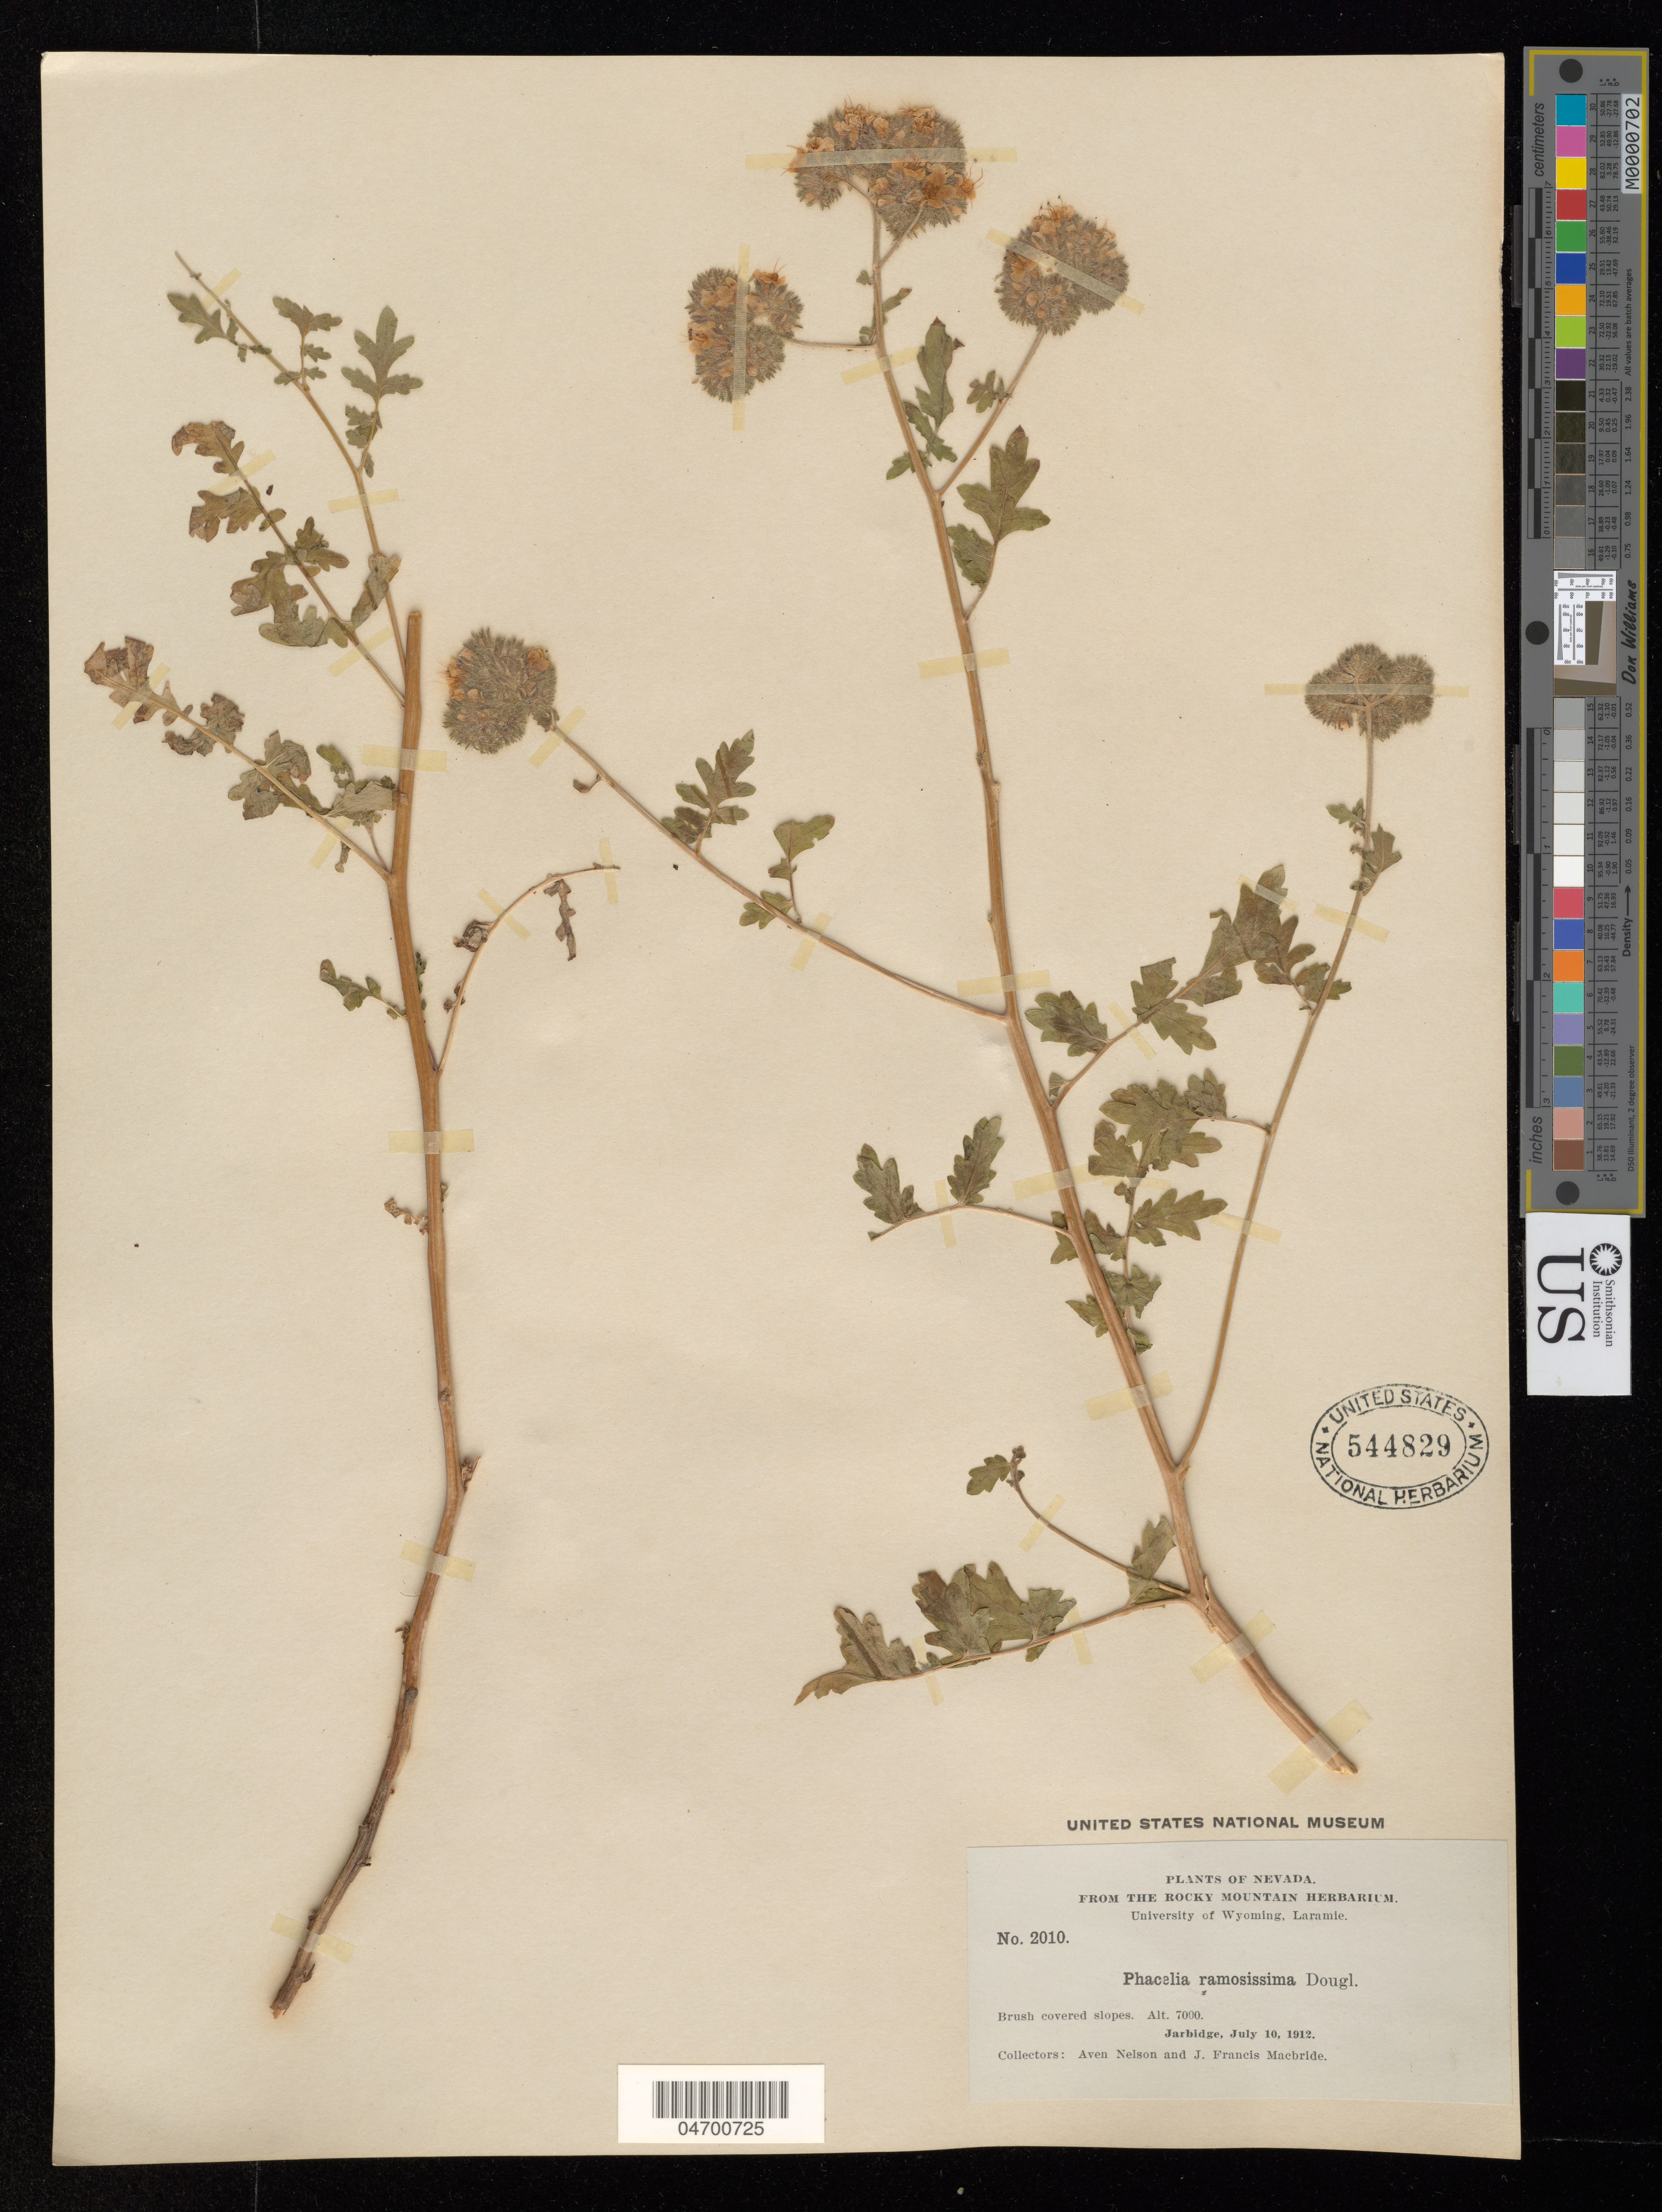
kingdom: Plantae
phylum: Tracheophyta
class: Magnoliopsida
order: Boraginales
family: Hydrophyllaceae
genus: Phacelia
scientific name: Phacelia ramosissima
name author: Douglas ex Lehm.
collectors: A. Nelson & J. F. Macbride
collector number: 2010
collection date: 1912-07-10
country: United States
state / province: Nevada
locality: Brush covered slopes. Jarbidge.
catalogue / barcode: US 544829